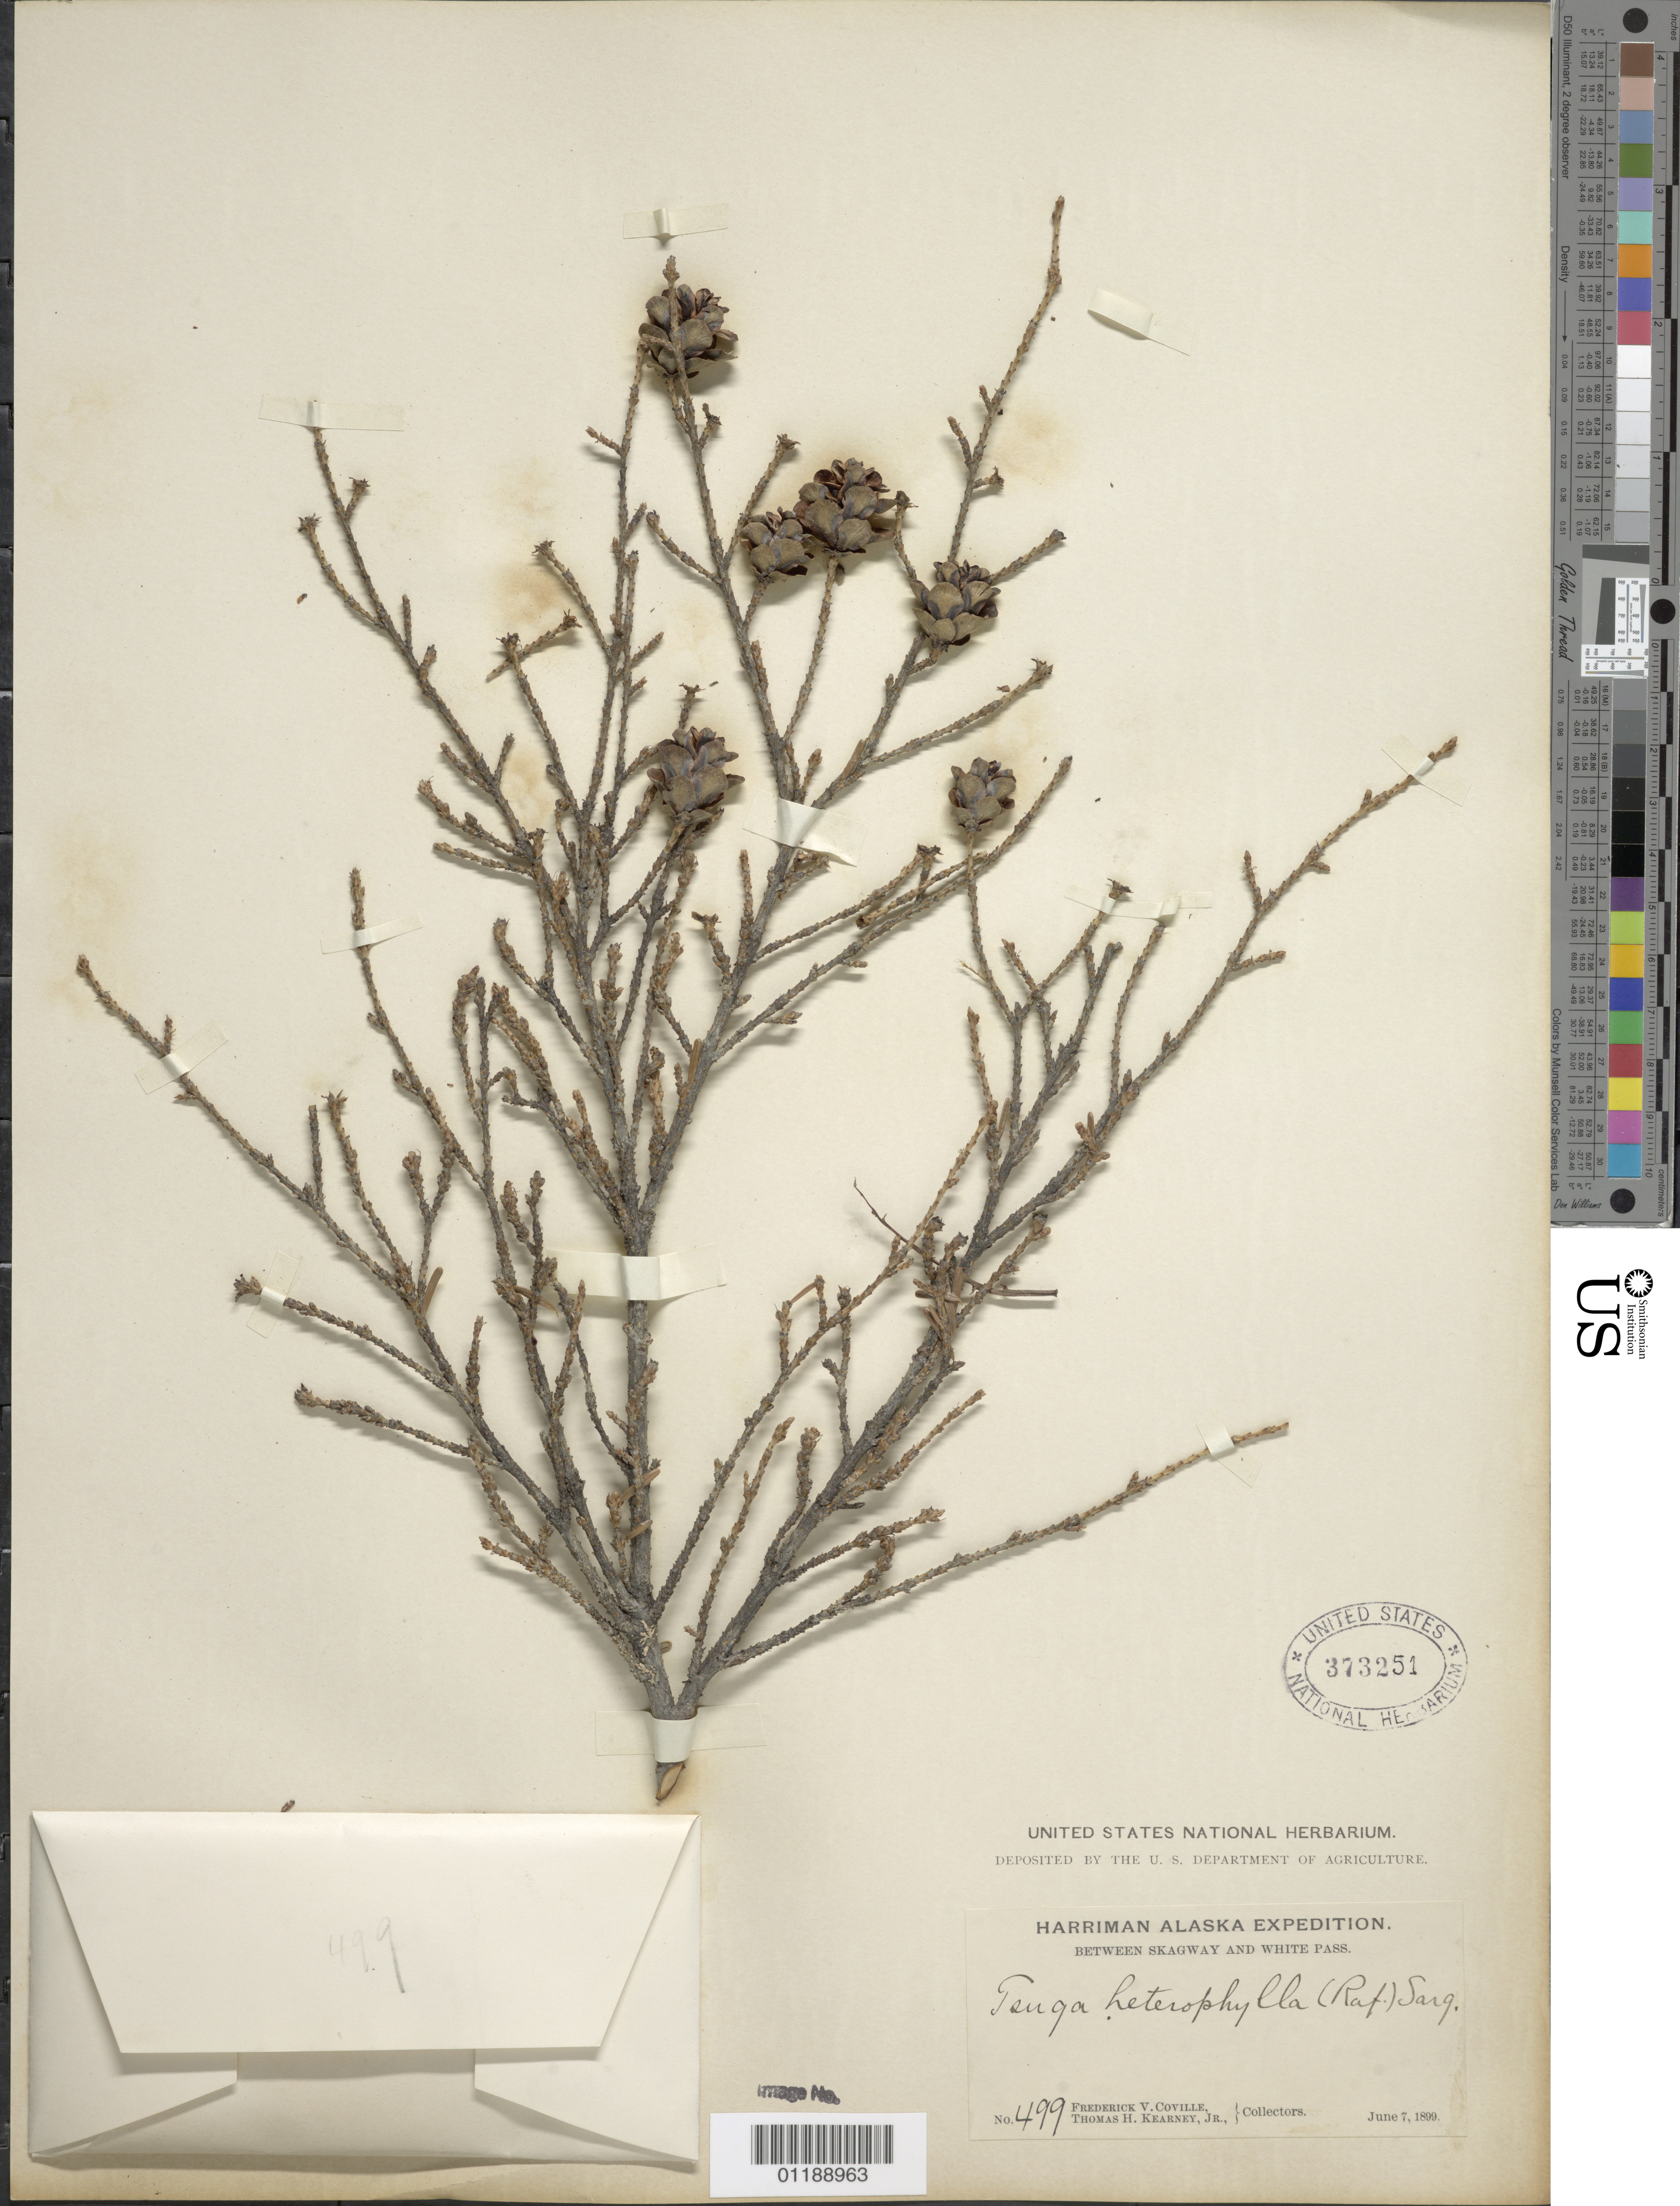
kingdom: Plantae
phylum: Tracheophyta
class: Pinopsida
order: Pinales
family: Pinaceae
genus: Tsuga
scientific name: Tsuga heterophylla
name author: (Raf.) Sarg.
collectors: F. V. Coville & T. H. Kearney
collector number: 499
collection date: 1899-06-07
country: United States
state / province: Alaska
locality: Between Skagway and White Pass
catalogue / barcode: US 373251